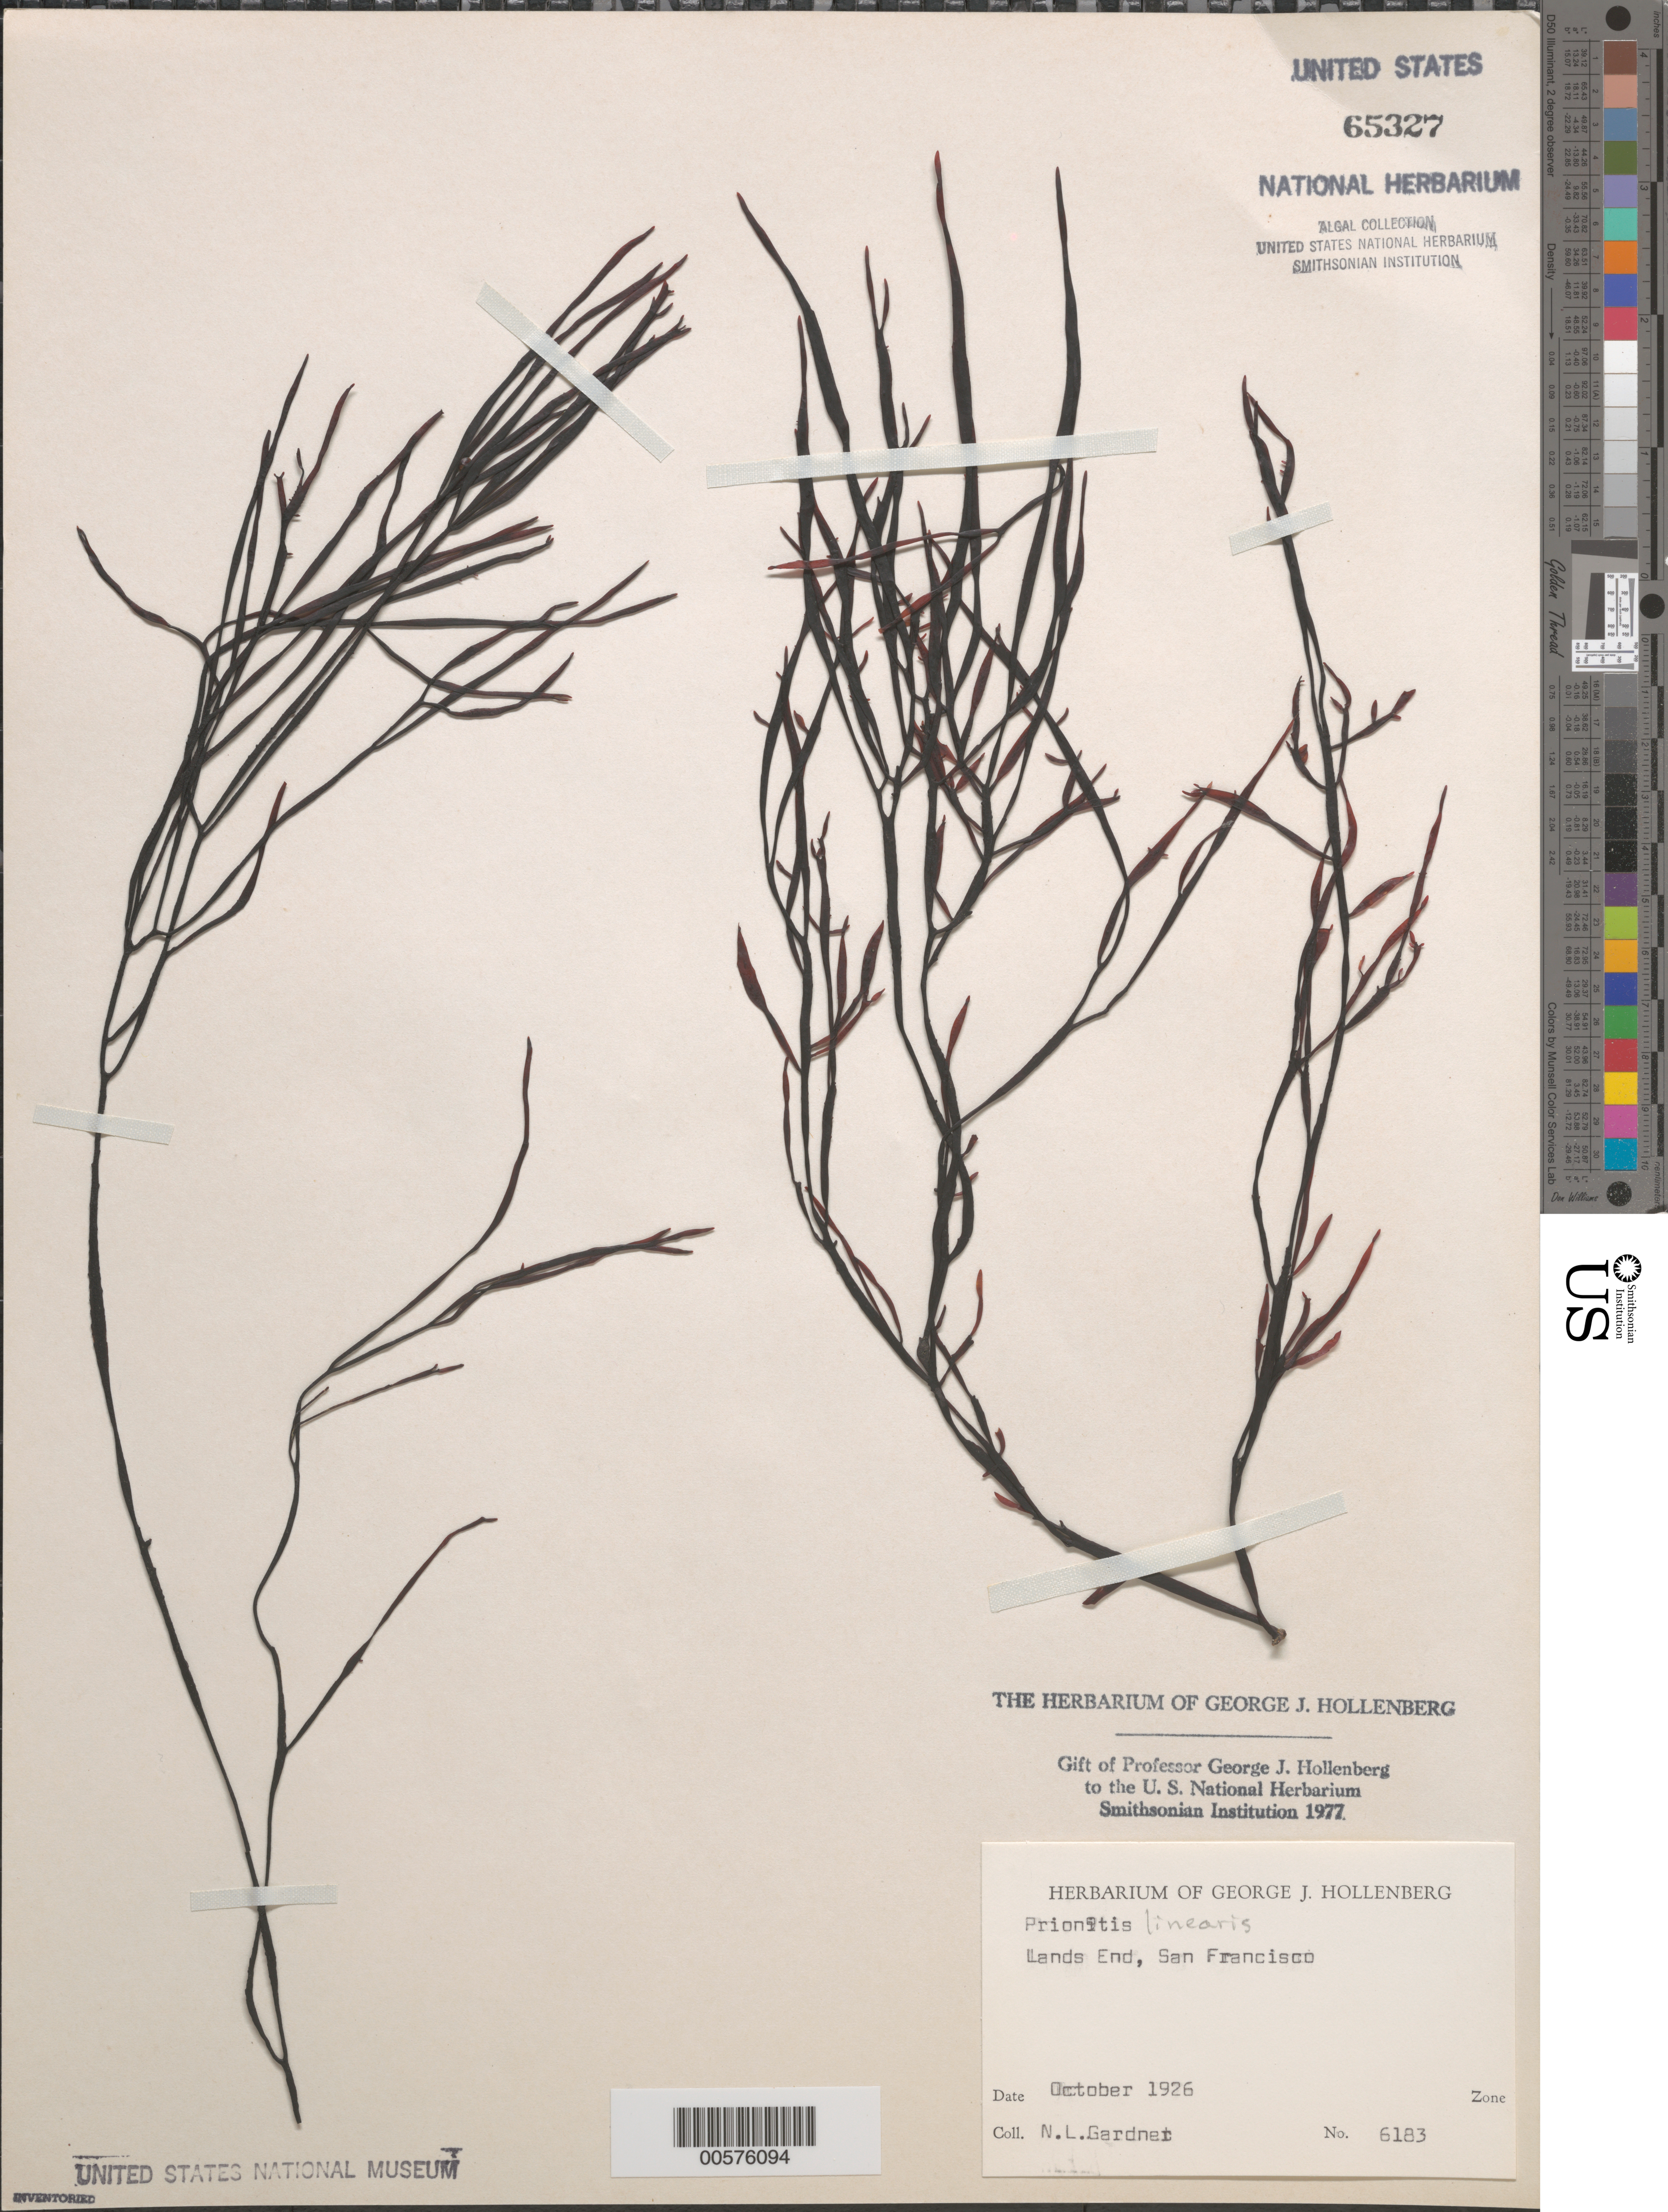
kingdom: Plantae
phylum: Rhodophyta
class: Florideophyceae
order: Cryptonemiales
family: Cryptonemiaceae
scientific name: Prionitis linearis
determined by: Hollenberg, George J.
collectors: N. Gardner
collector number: NLG 6183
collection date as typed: Oct 1926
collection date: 1926-10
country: United States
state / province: California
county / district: San Francisco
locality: San Francisco, Lands End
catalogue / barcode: US 65327